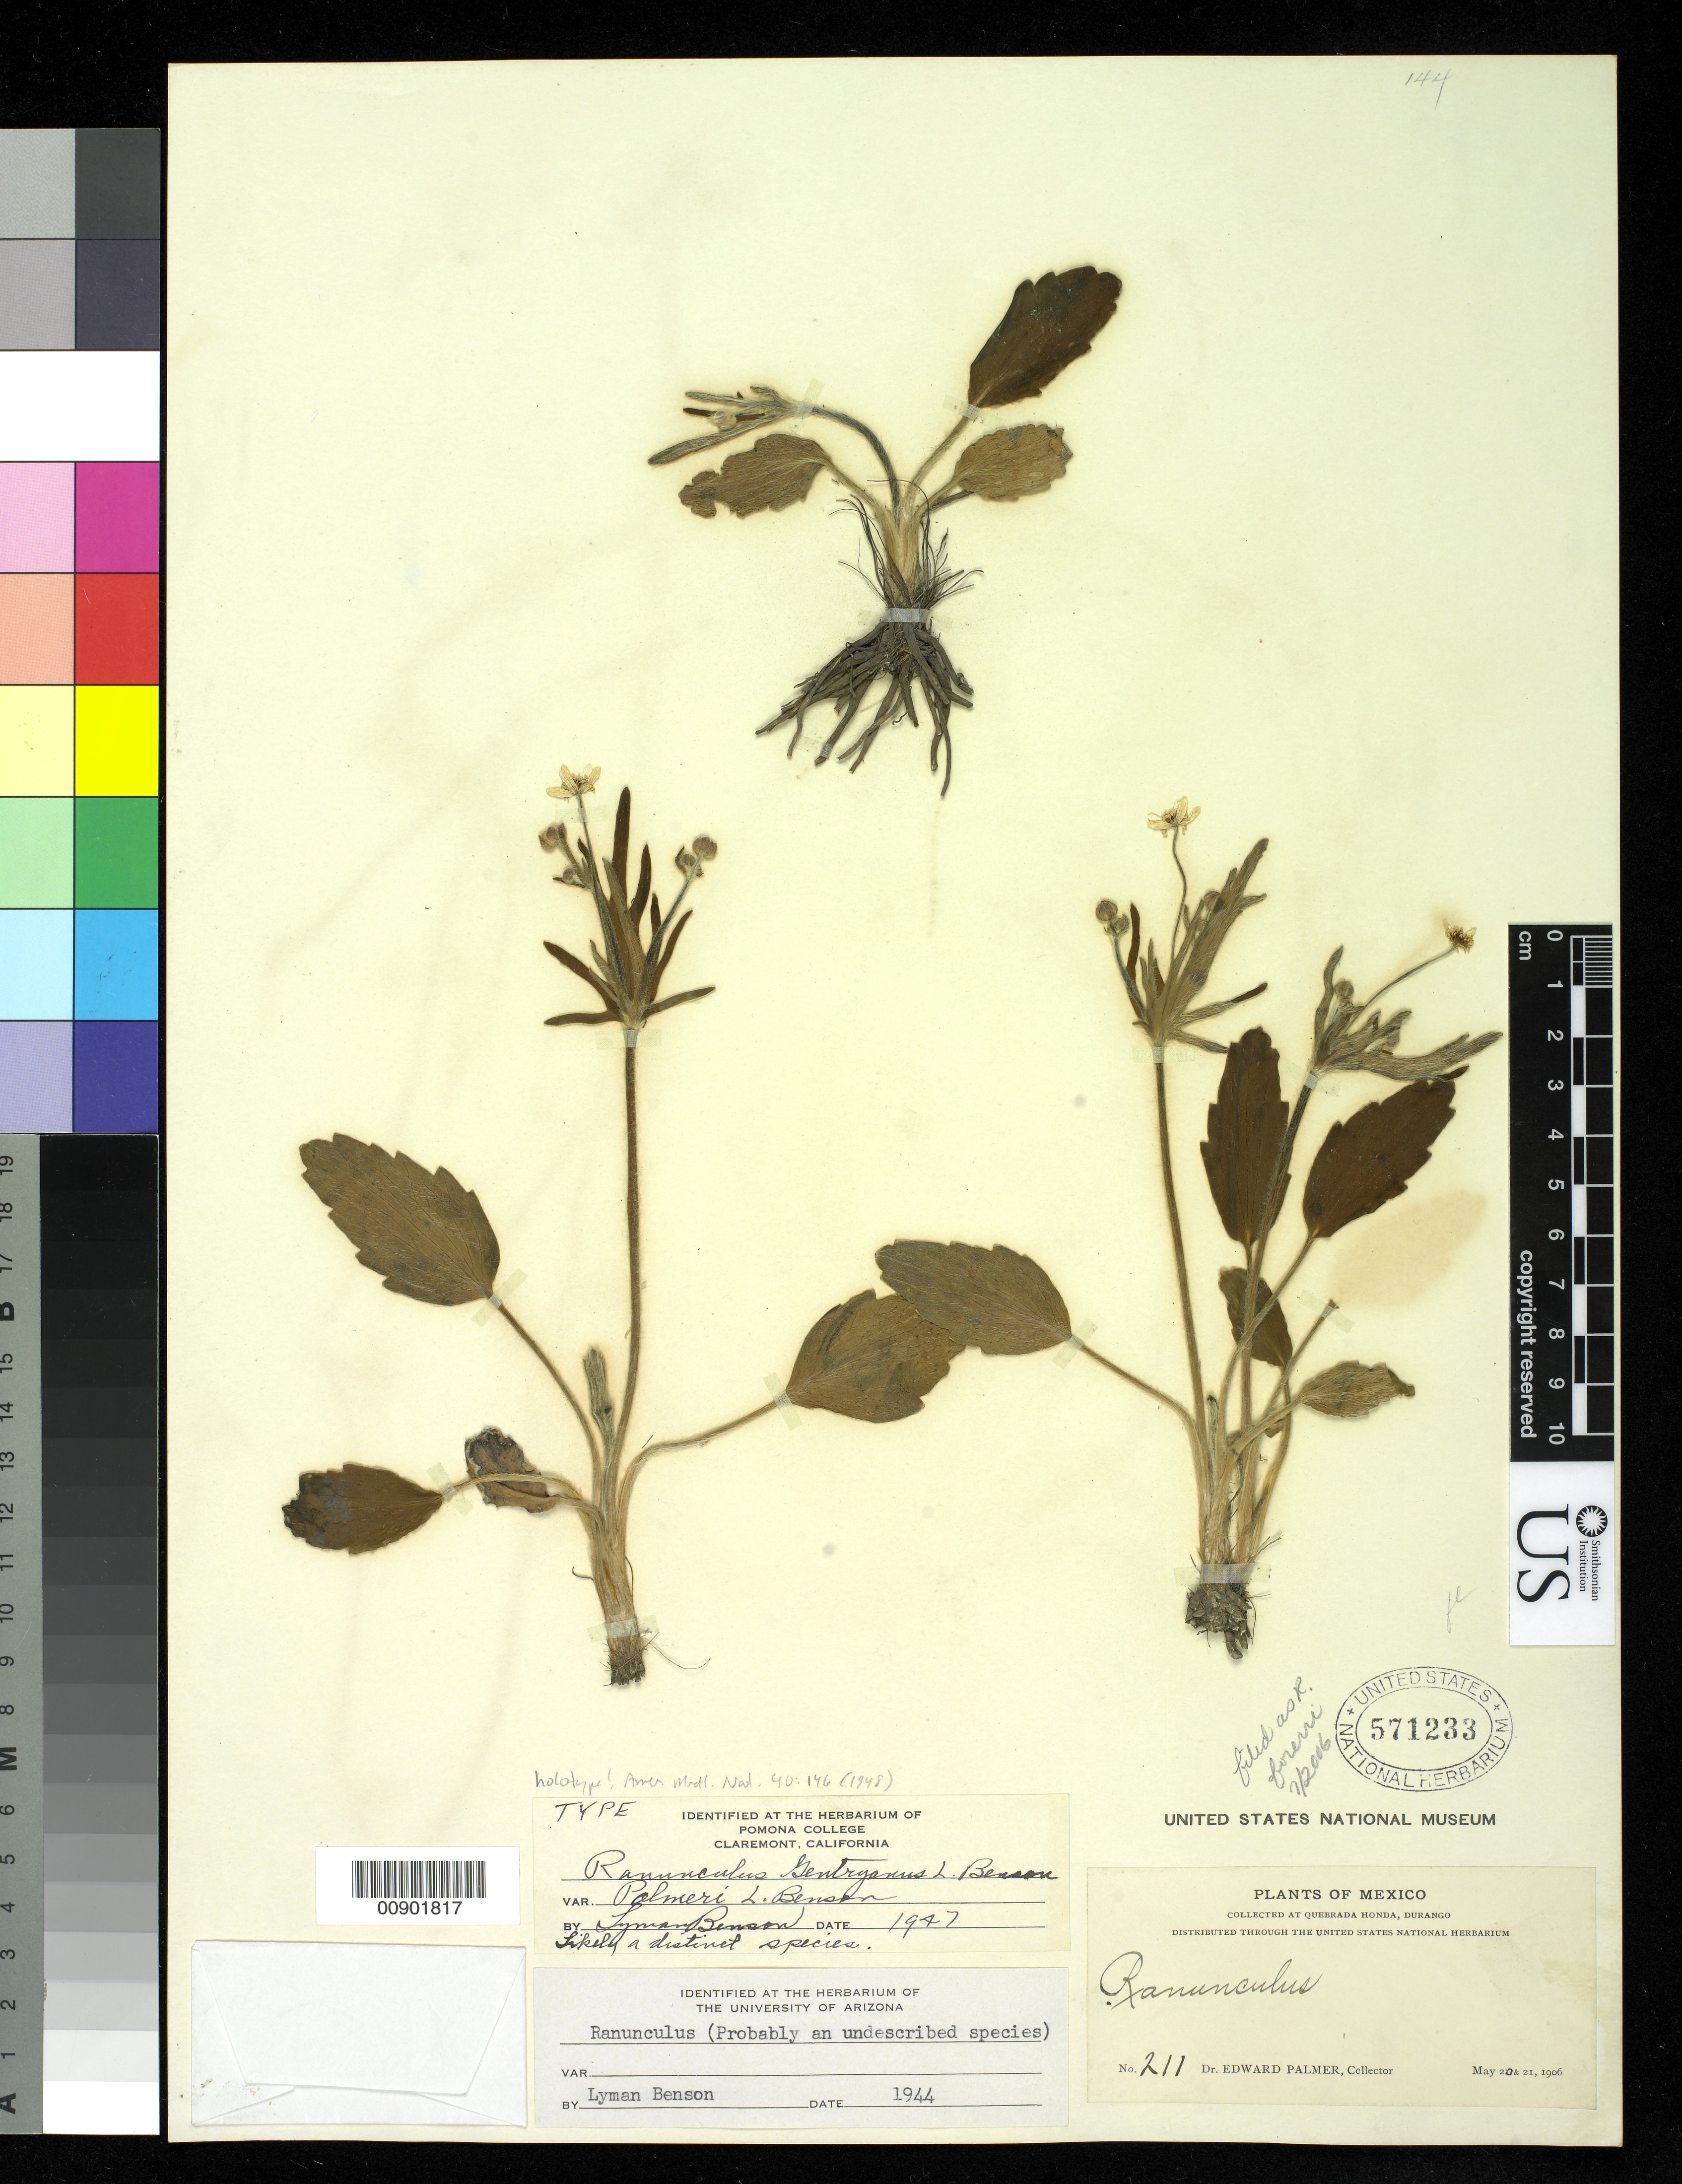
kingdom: Plantae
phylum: Tracheophyta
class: Magnoliopsida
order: Ranunculales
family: Ranunculaceae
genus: Ranunculus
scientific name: Ranunculus gentryanus var. palmeri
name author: L.D. Benson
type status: Holotype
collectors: E. Palmer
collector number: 211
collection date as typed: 20 May 1906 and 21 May 1906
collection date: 1906-05-20,1906-05-21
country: Mexico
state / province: Durango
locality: Quebrada Honda, Durango.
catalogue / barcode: US 571233